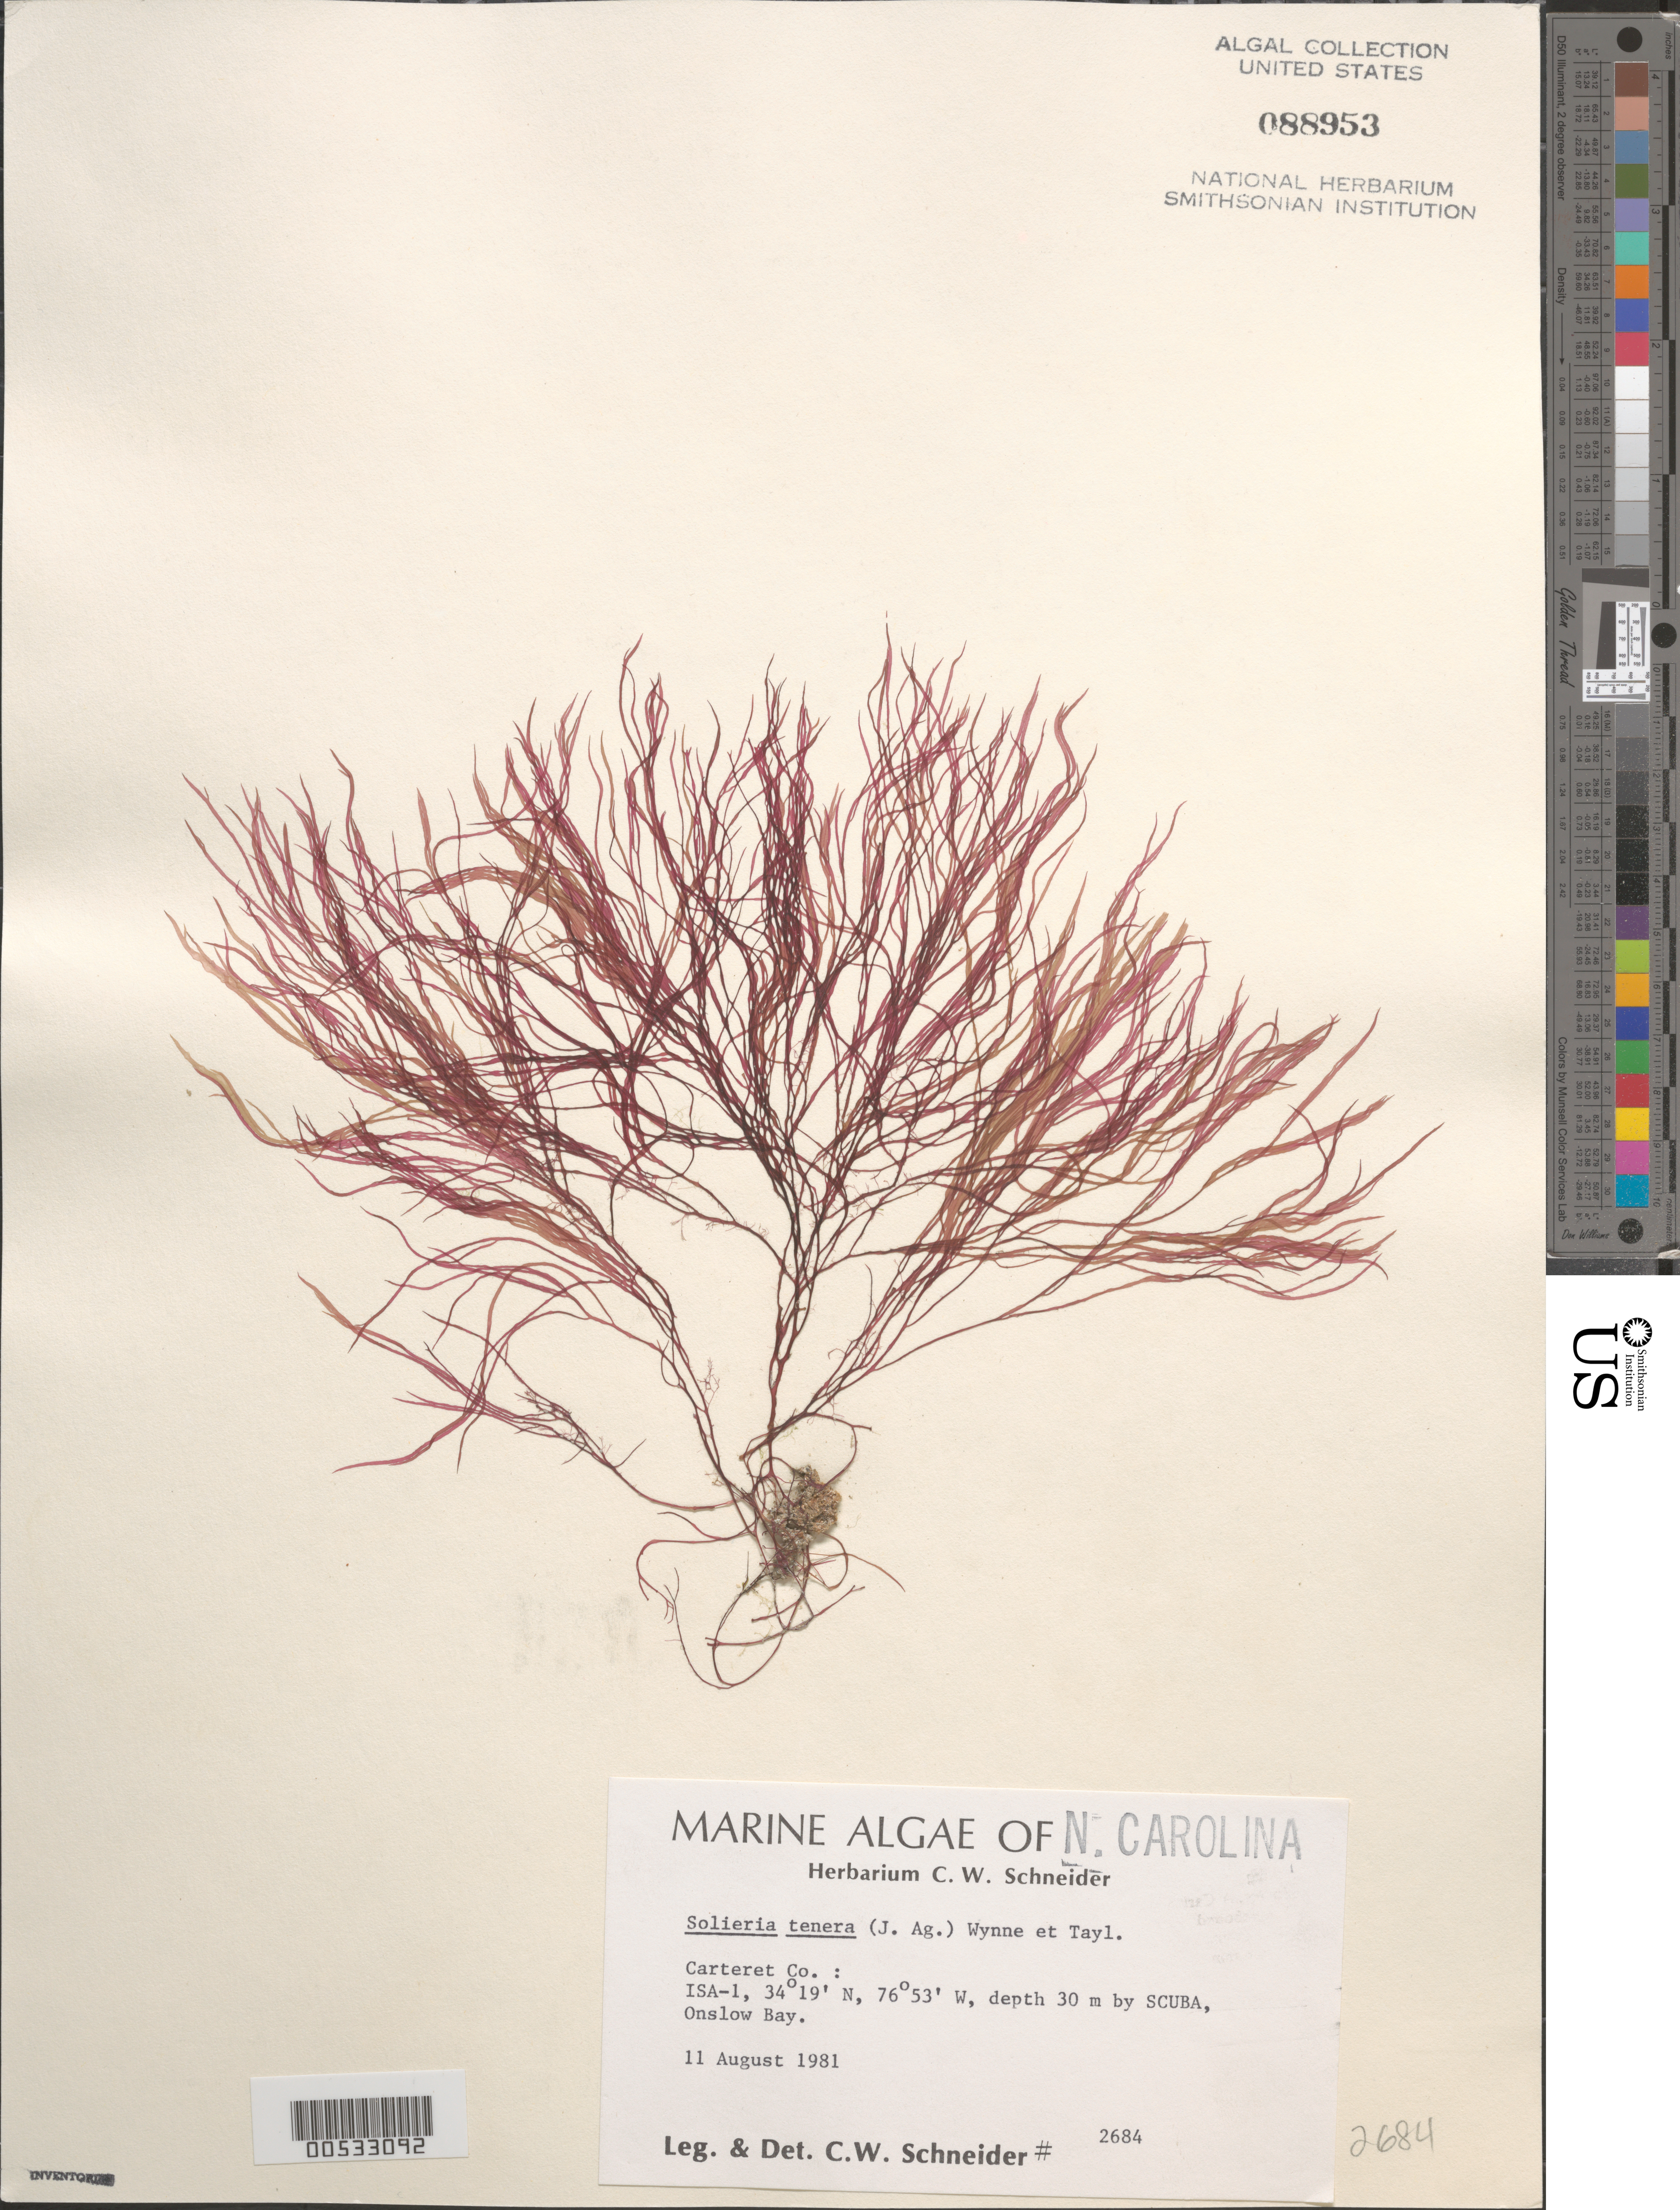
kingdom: Plantae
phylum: Rhodophyta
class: Florideophyceae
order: Gigartinales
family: Solieriaceae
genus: Solieria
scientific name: Solieria filiformis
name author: (Kütz.) P.W. Gabrielson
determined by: Algae name updating Project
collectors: C. W. Schneider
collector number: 2684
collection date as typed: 11 Aug 1981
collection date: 1981-08-11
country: United States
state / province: North Carolina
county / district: Carteret County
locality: Onslow Bay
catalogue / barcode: US 88953